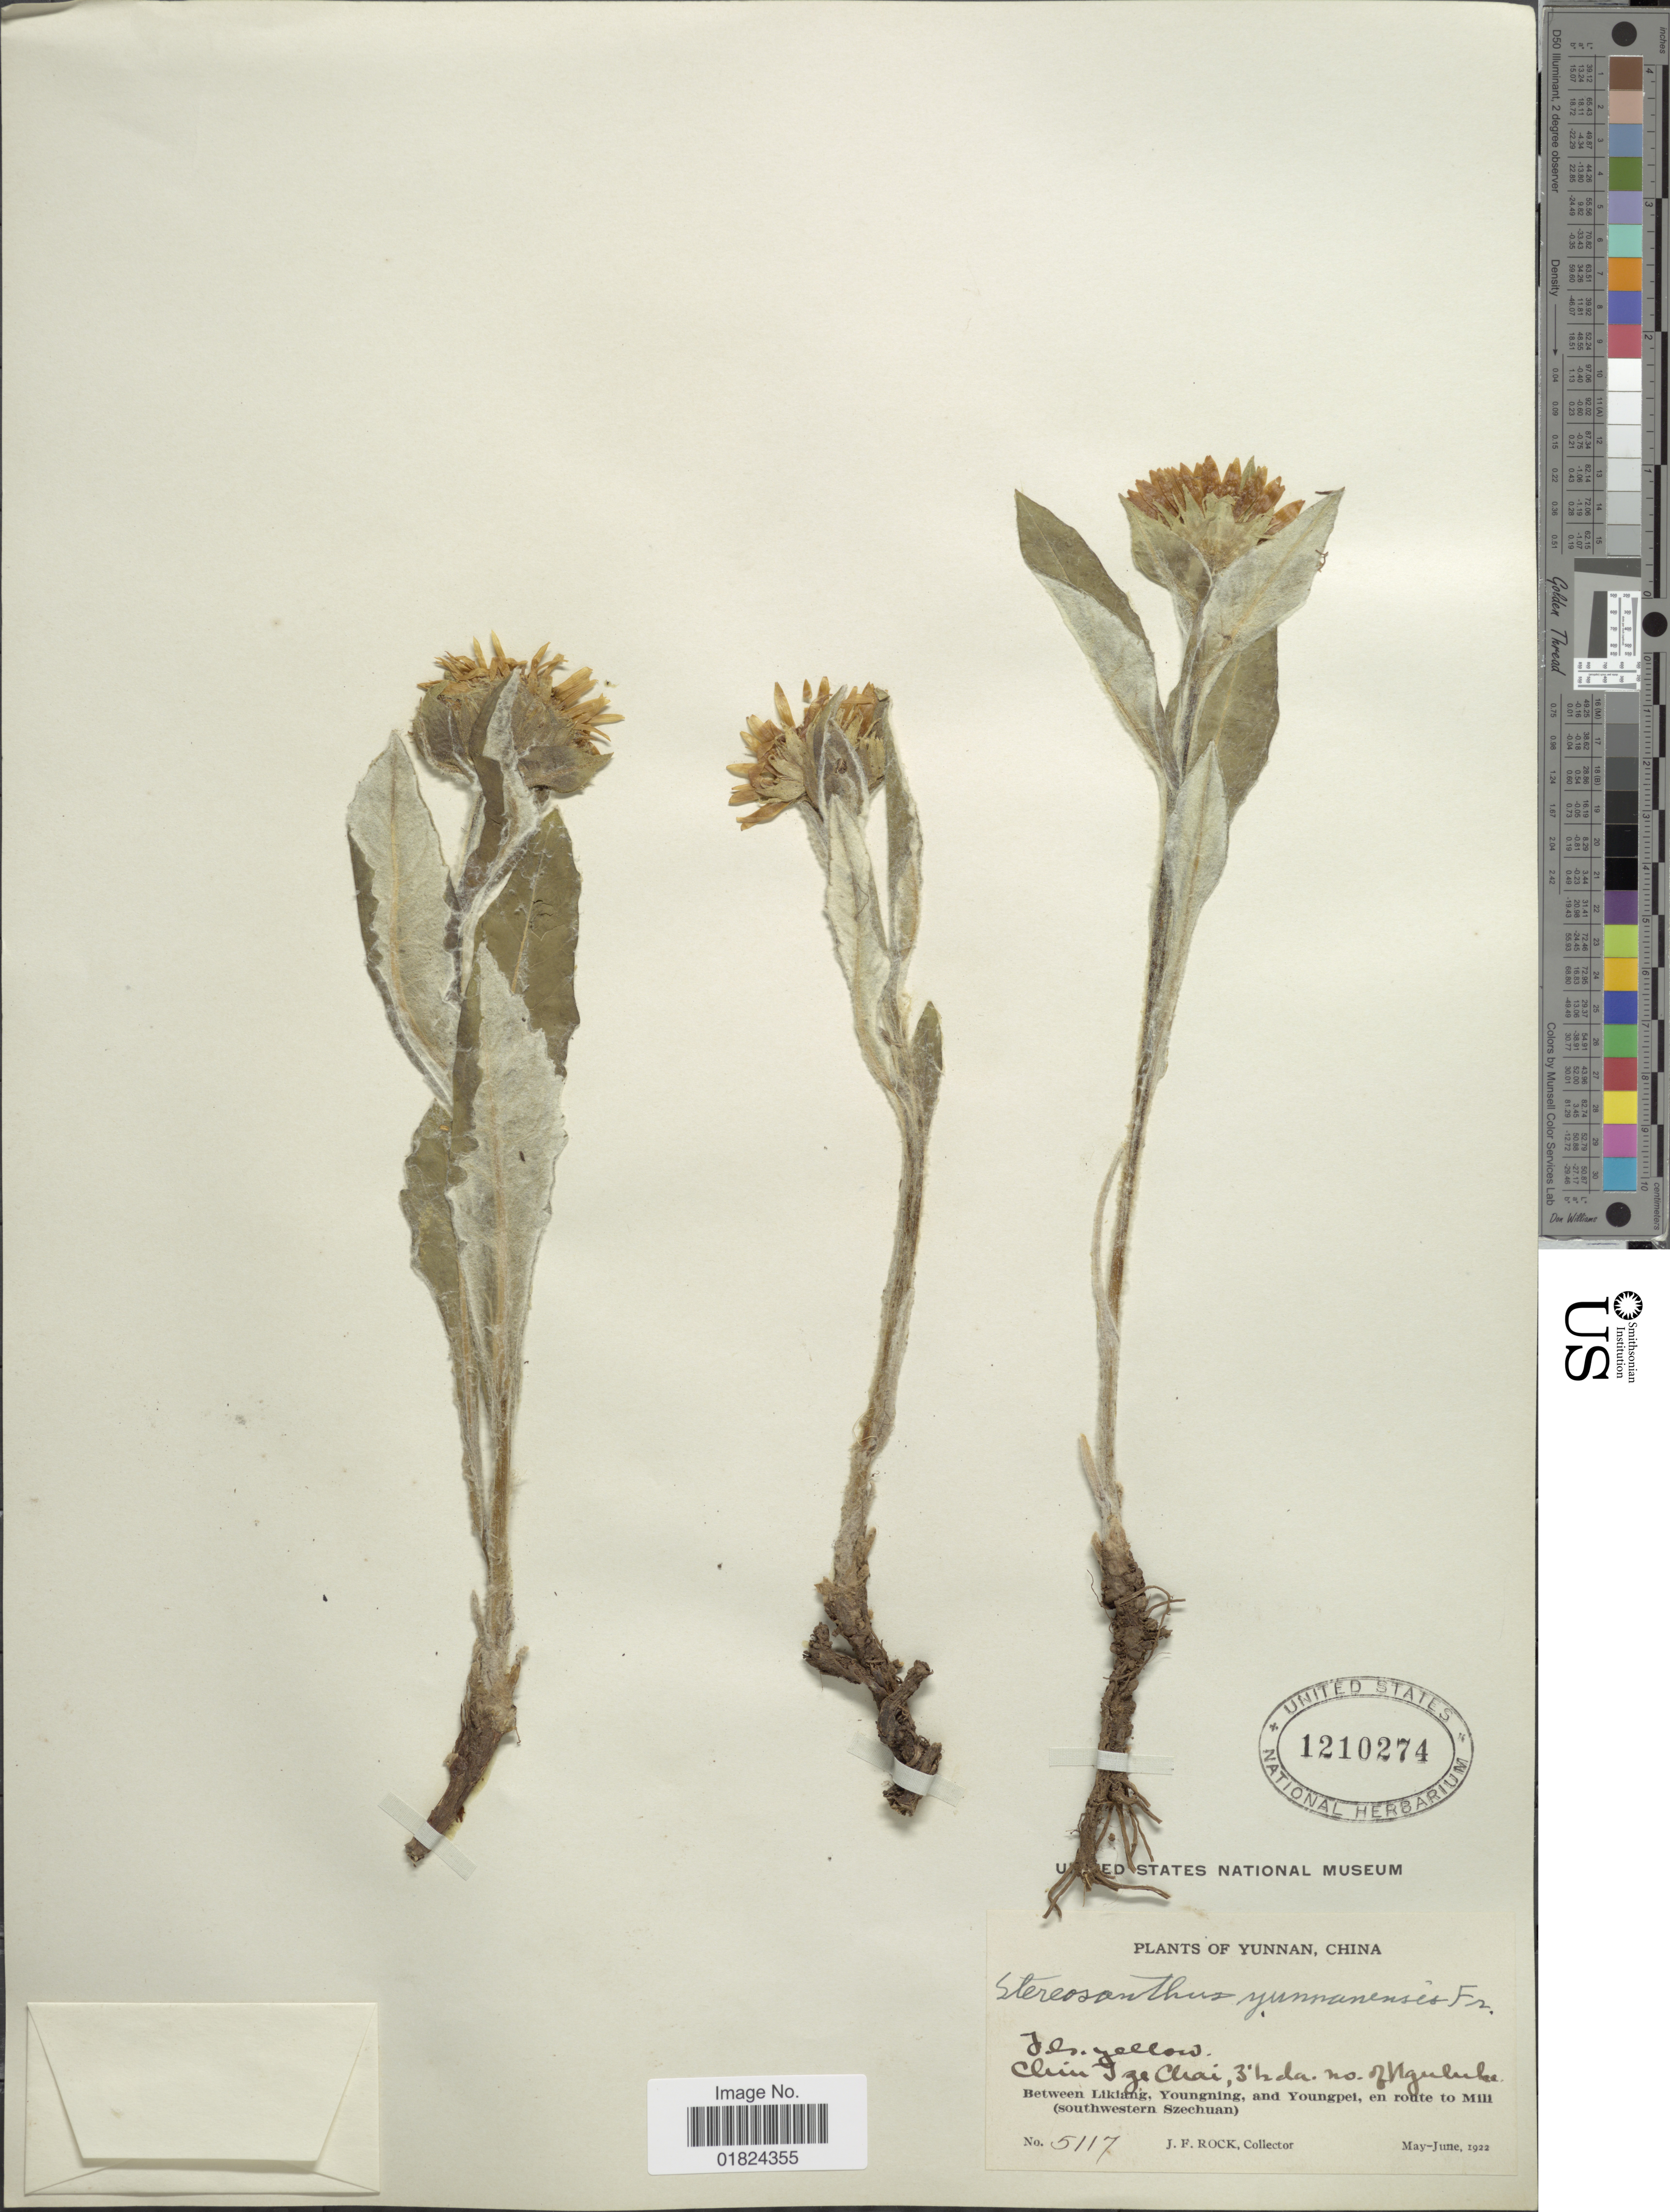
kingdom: Plantae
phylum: Tracheophyta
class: Magnoliopsida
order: Asterales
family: Asteraceae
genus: Stereosanthus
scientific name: Stereosanthus yunnanensis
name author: (L.) Fr.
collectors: J. Rock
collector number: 5117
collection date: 1922-05/1922-06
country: China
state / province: Yunnan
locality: Chin Tze Chai, 3 day no. of Nguluke between Likiang, Youngning, and Youngpei, en route to Mili (southwestern Szechuan).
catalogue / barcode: US 1210274